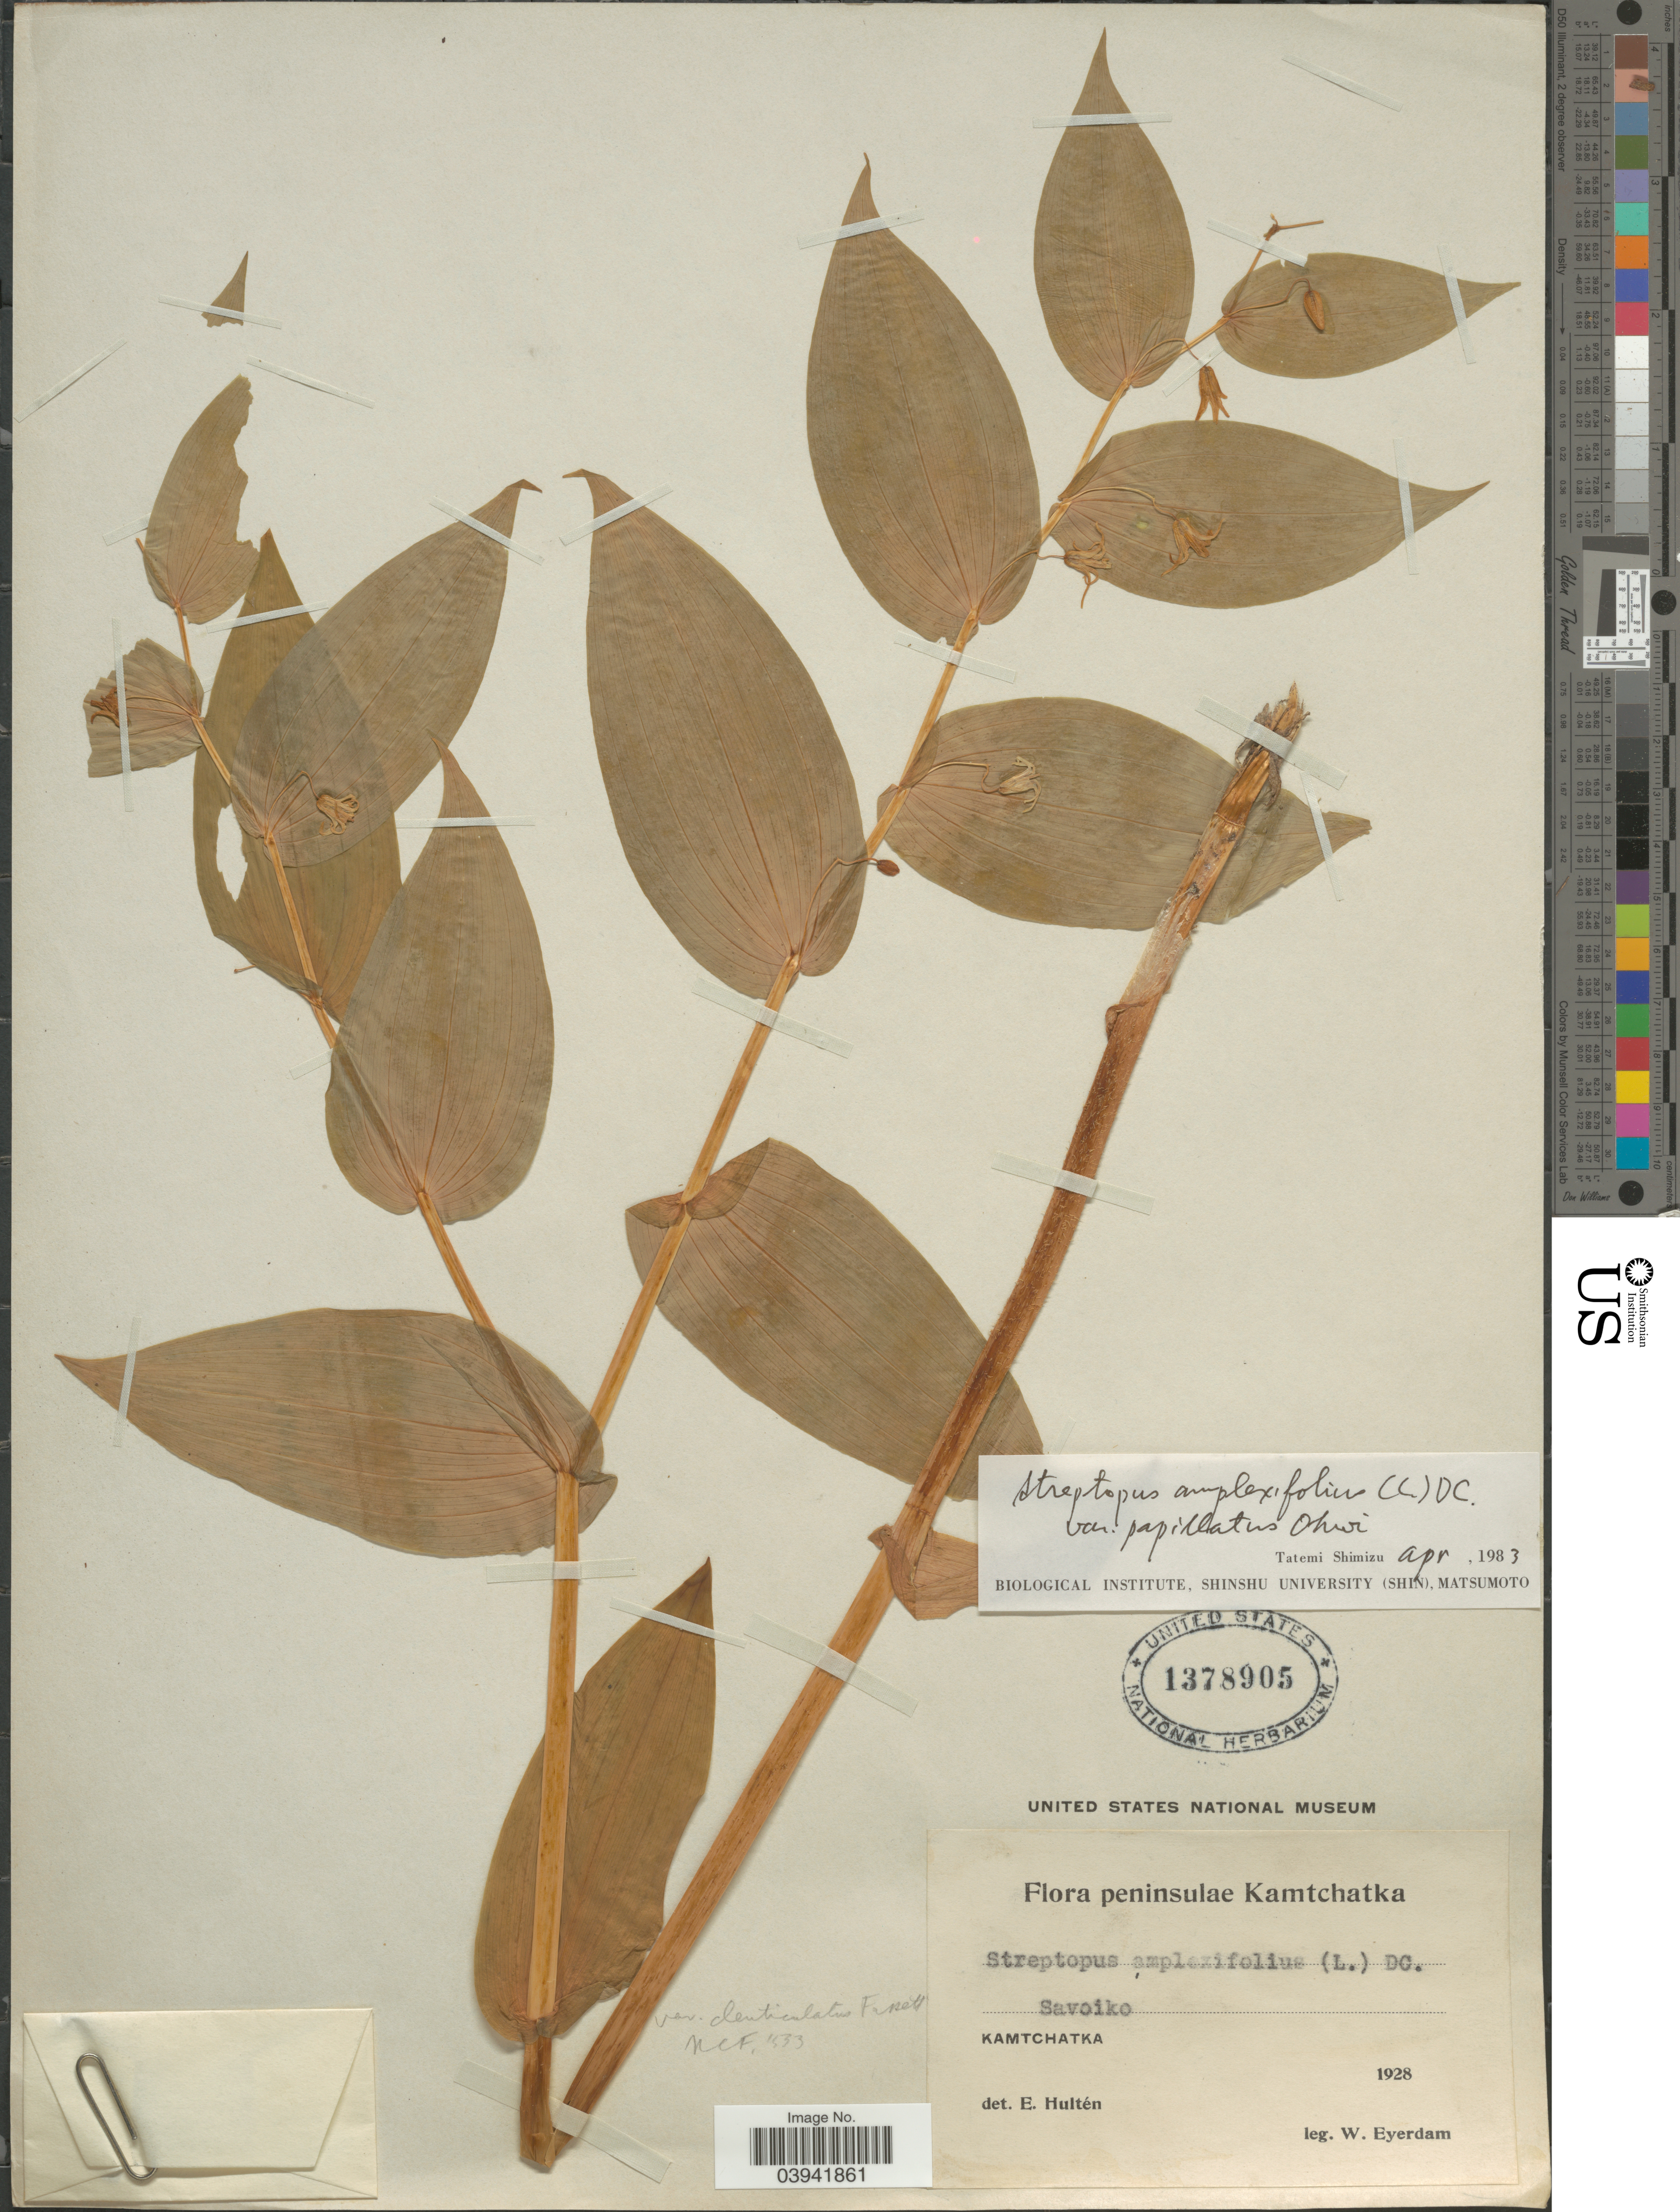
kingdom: Plantae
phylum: Tracheophyta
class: Liliopsida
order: Liliales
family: Liliaceae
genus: Streptopus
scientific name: Streptopus amplexifolius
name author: (L.) DC.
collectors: W. J. Eyerdam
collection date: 1928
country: Russian Federation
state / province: Kamchatka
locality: Kamtchatka. Savoiko. Kamtchatka.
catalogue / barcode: US 1378905